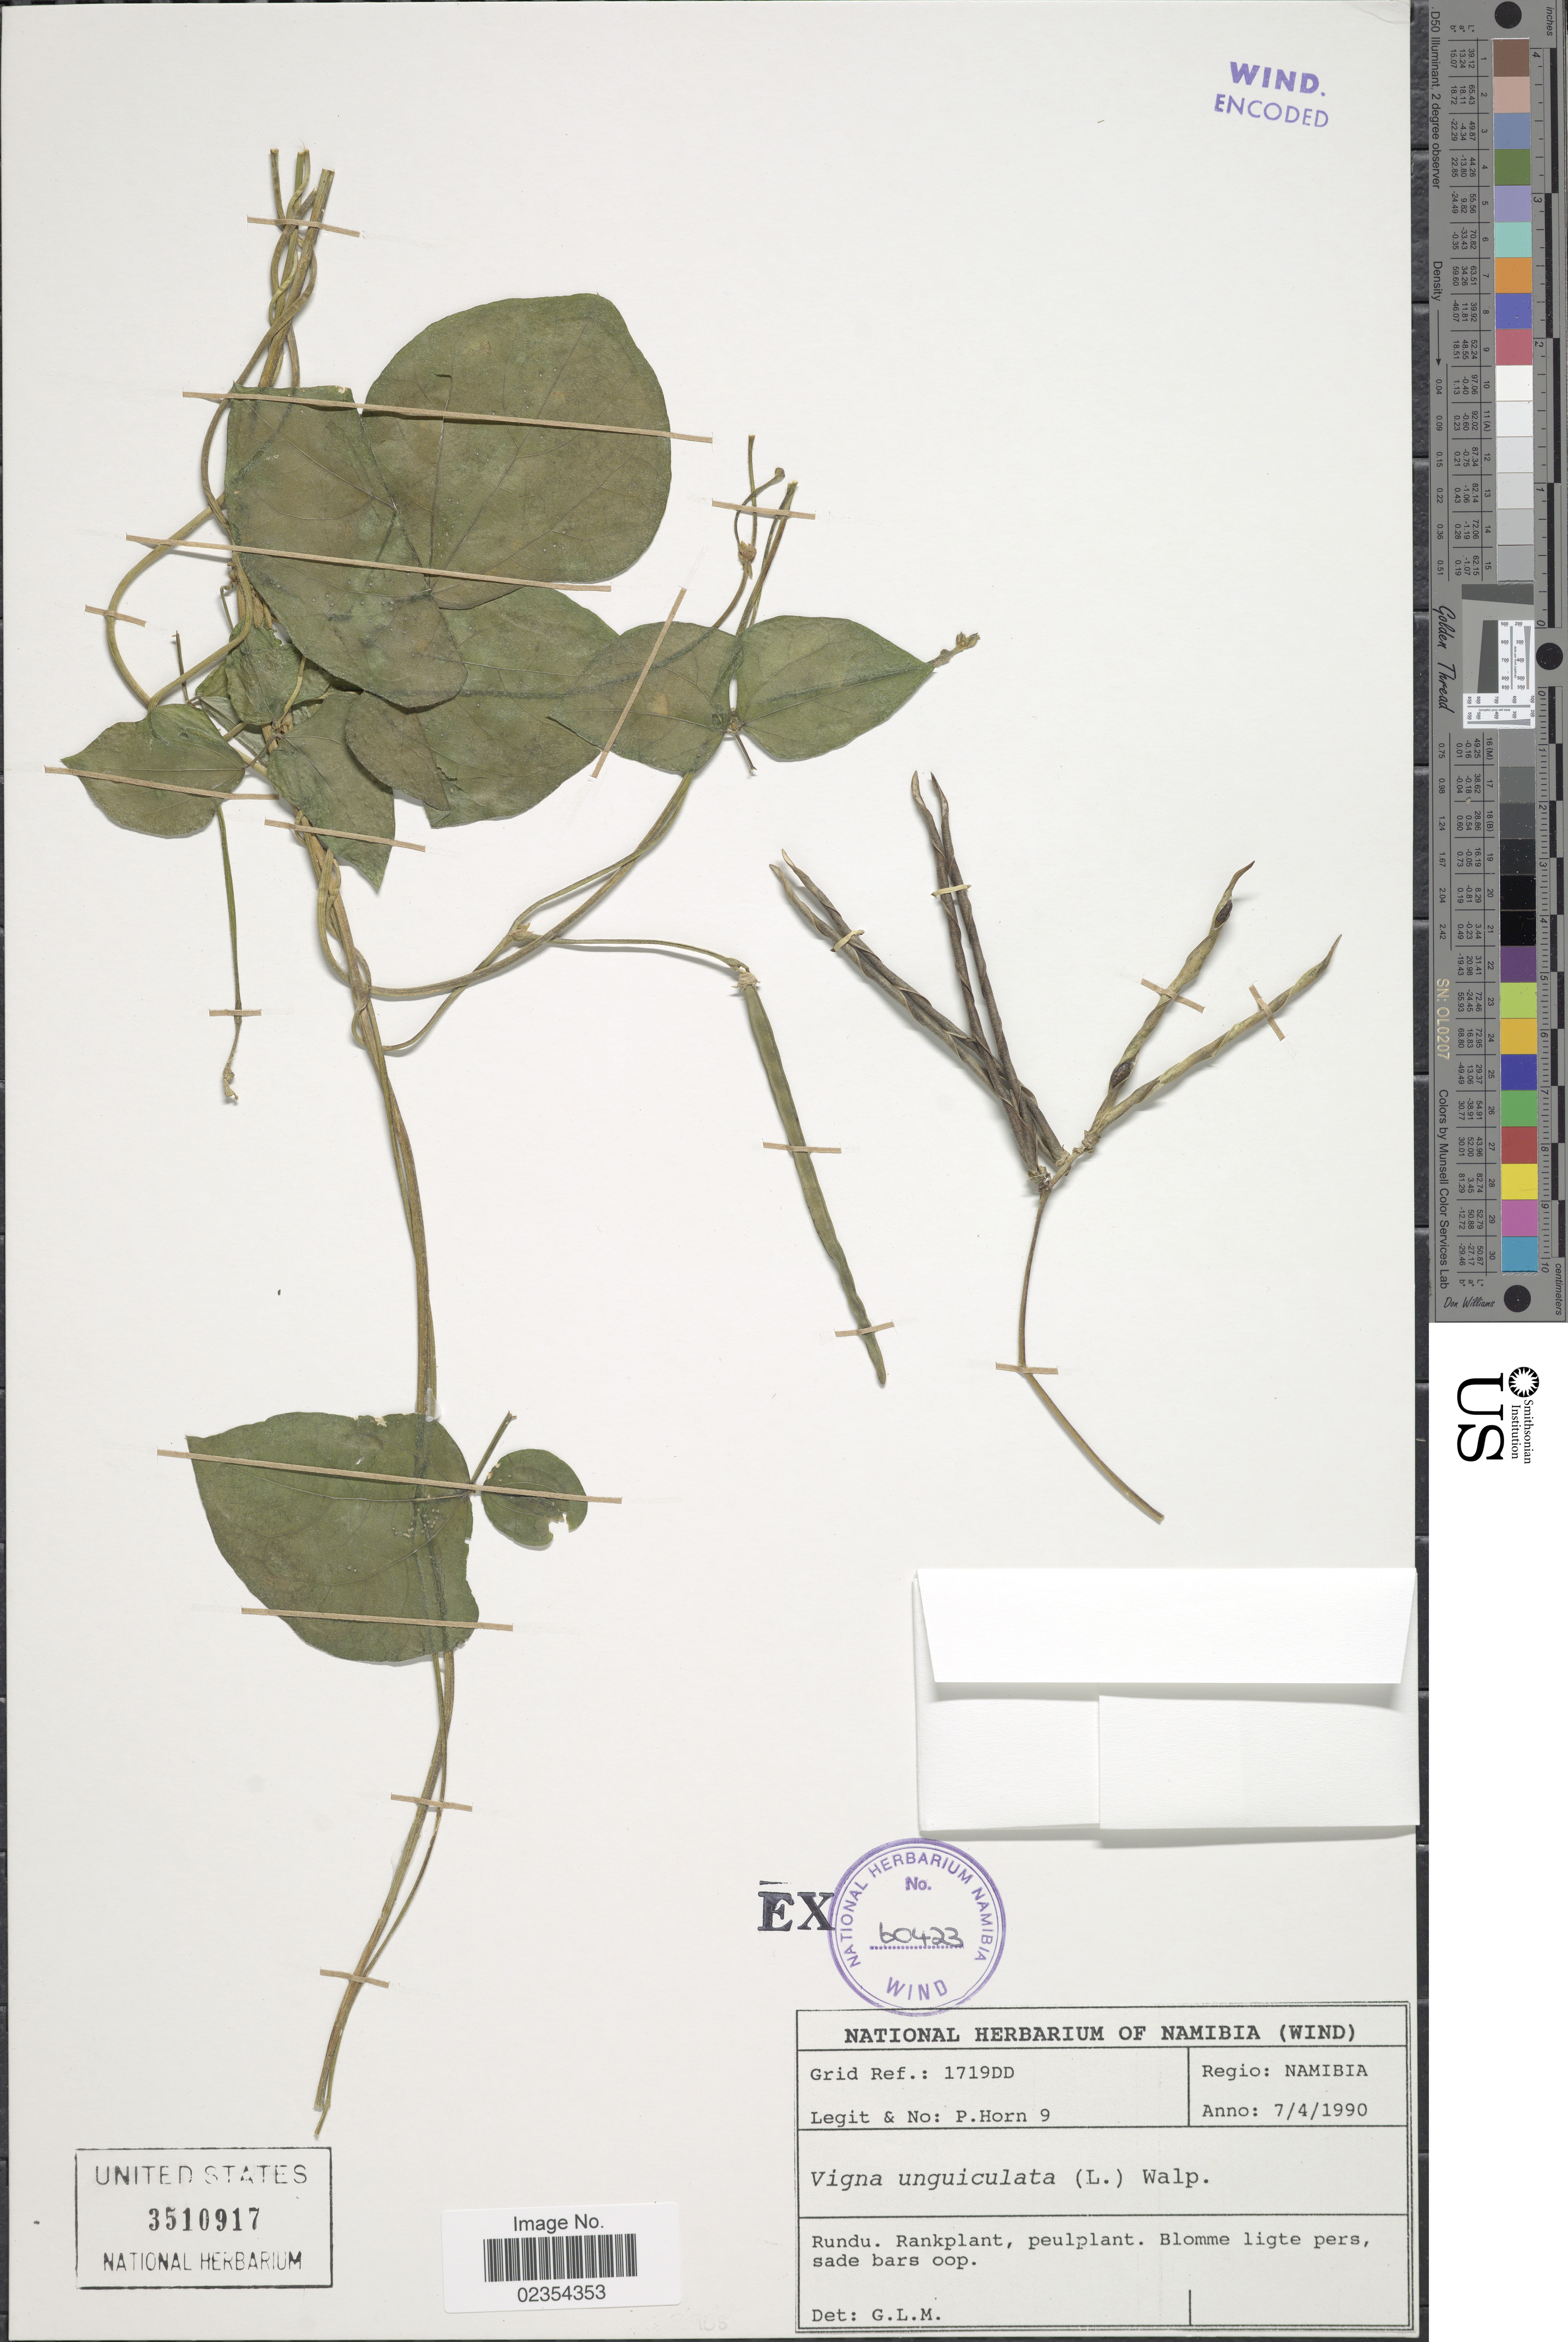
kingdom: Plantae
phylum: Tracheophyta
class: Magnoliopsida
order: Fabales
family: Fabaceae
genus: Vigna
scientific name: Vigna unguiculata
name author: (L.) Walp.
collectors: P. Horn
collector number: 9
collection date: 1990-04-07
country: Namibia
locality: Rundu, Rankplant, peulplant, Blomme ligte pers, sade bars oop, Grid Ref.: 1719DD.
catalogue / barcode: US 3510917